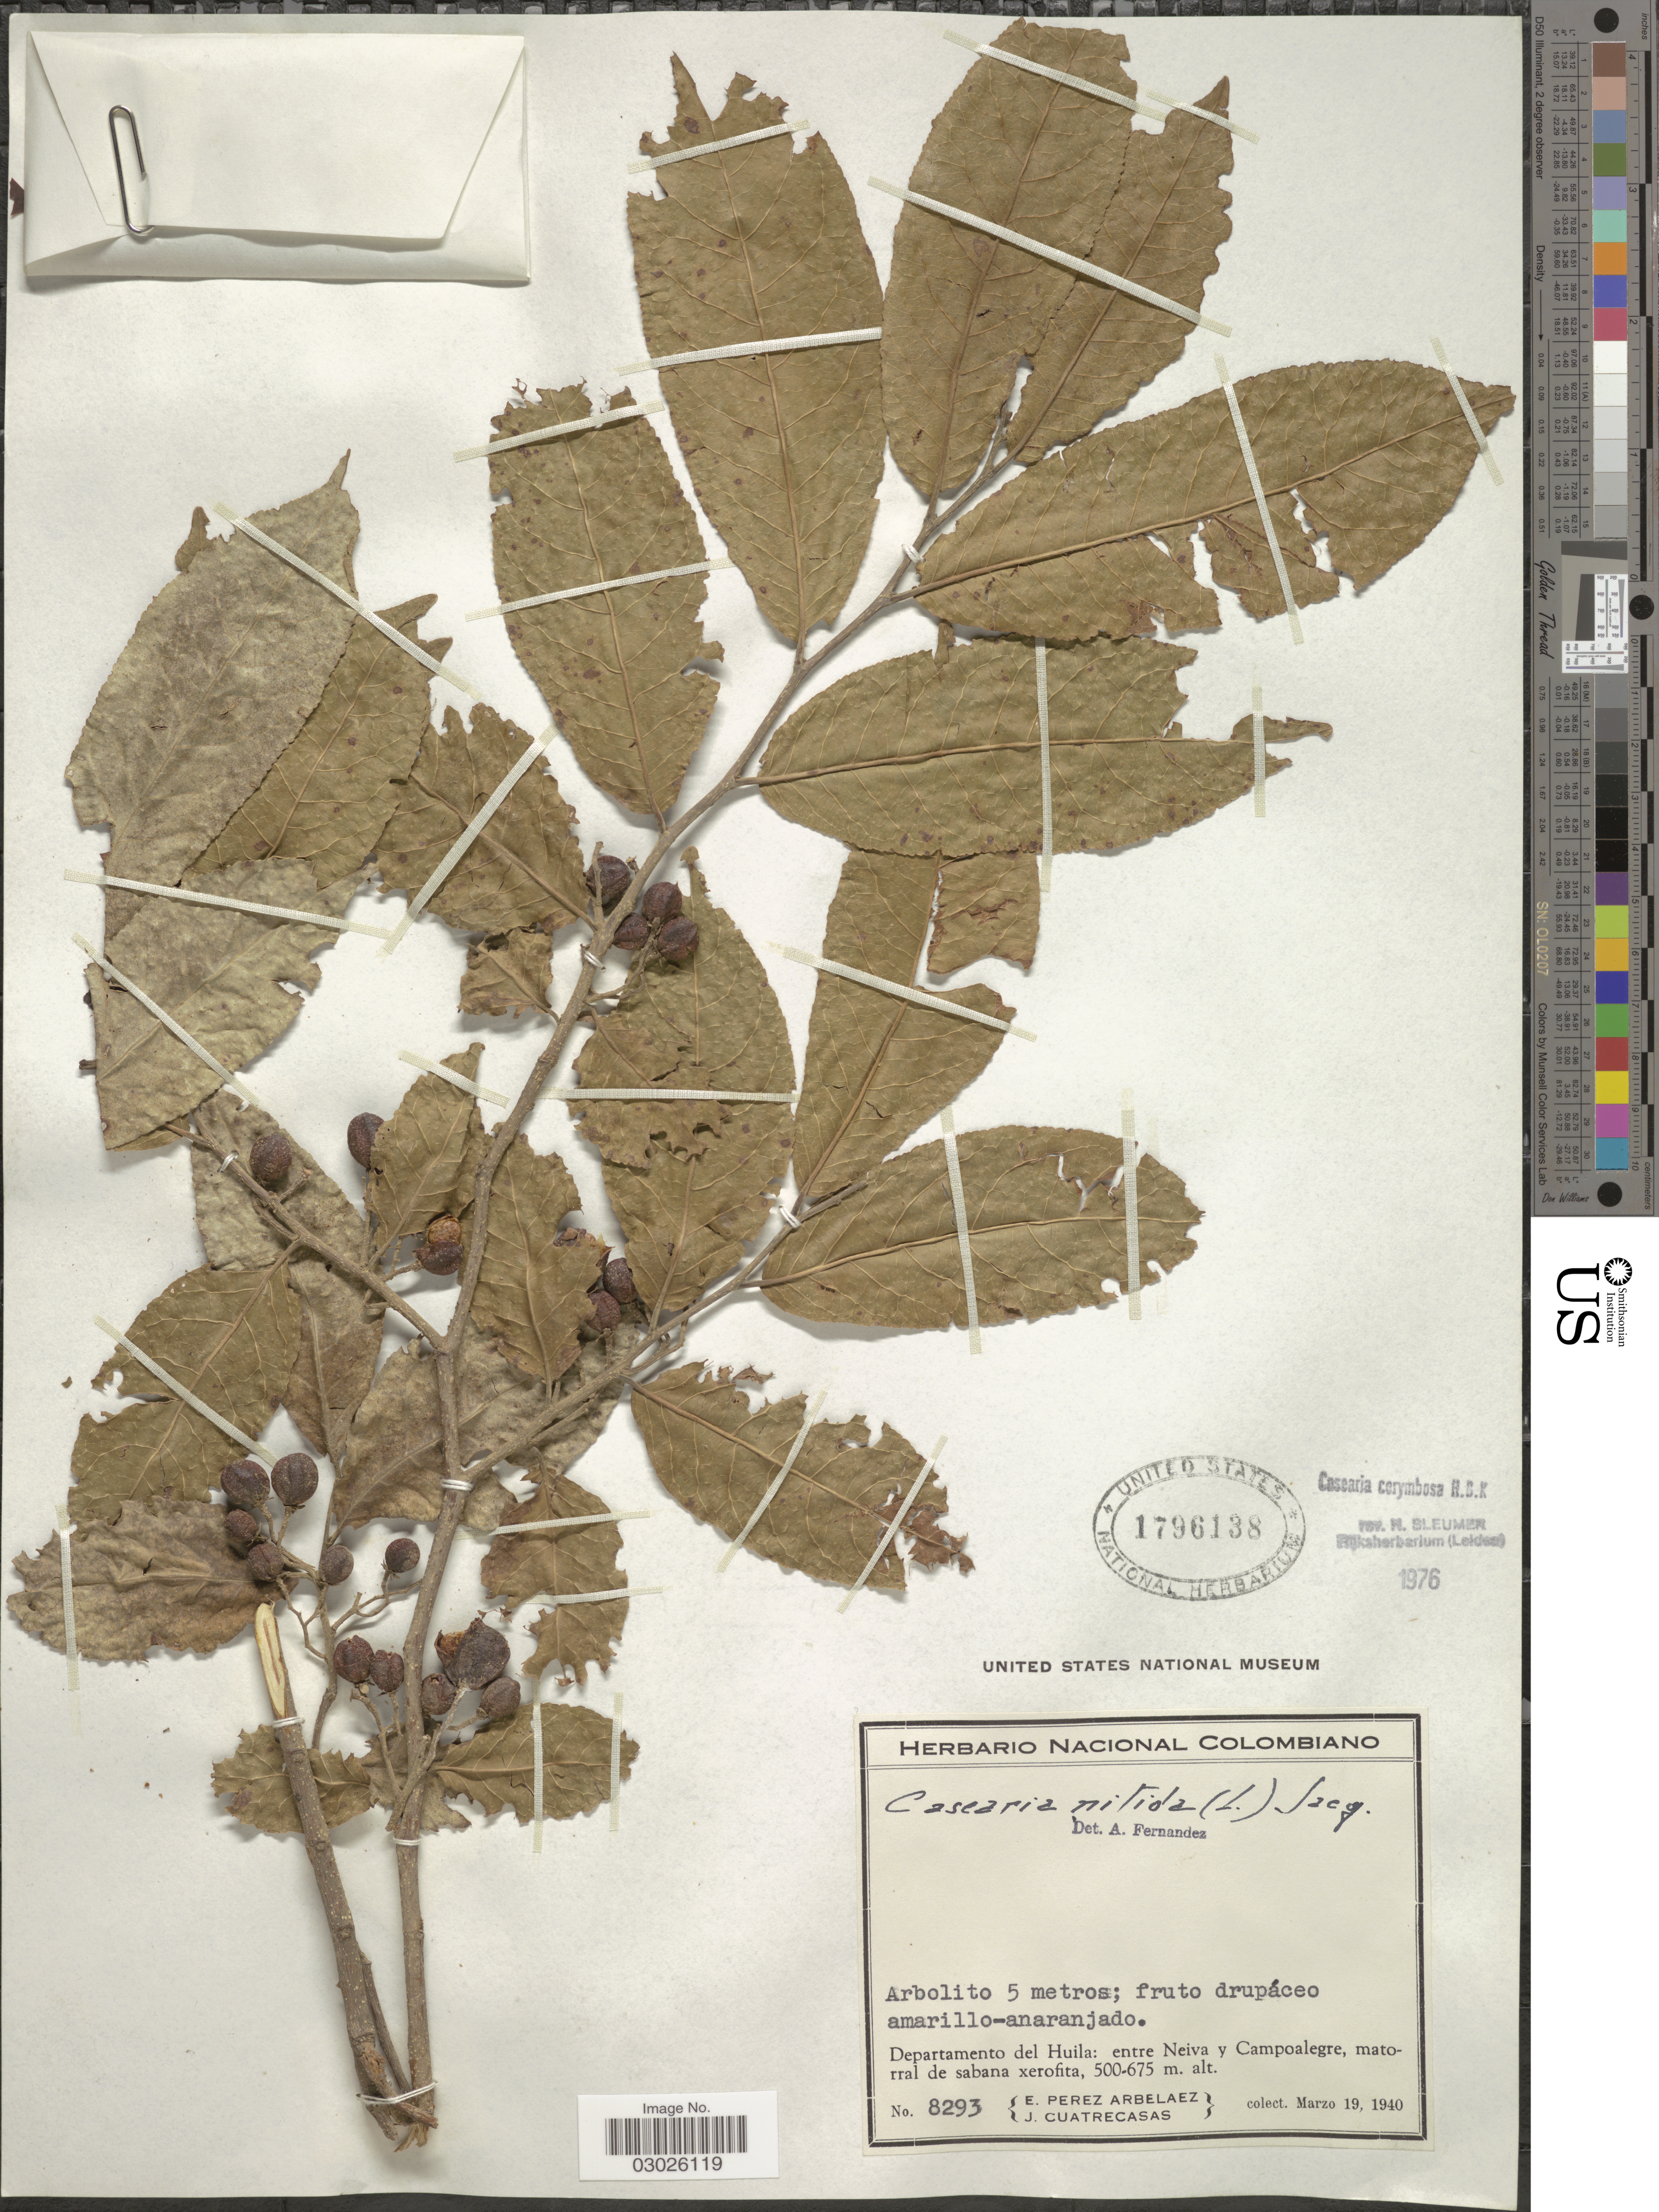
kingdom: Plantae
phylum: Tracheophyta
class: Magnoliopsida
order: Malpighiales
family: Salicaceae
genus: Casearia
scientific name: Casearia corymbosa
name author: Kunth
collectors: E. Pérez Arbeláez & J. Cuatrecasas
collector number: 8293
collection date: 1940-03-19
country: Colombia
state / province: Huila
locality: Departamento del Huila: entre Neiva y Campoalegre, matorral de sabana xerofita.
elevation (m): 500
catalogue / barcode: US 1796138